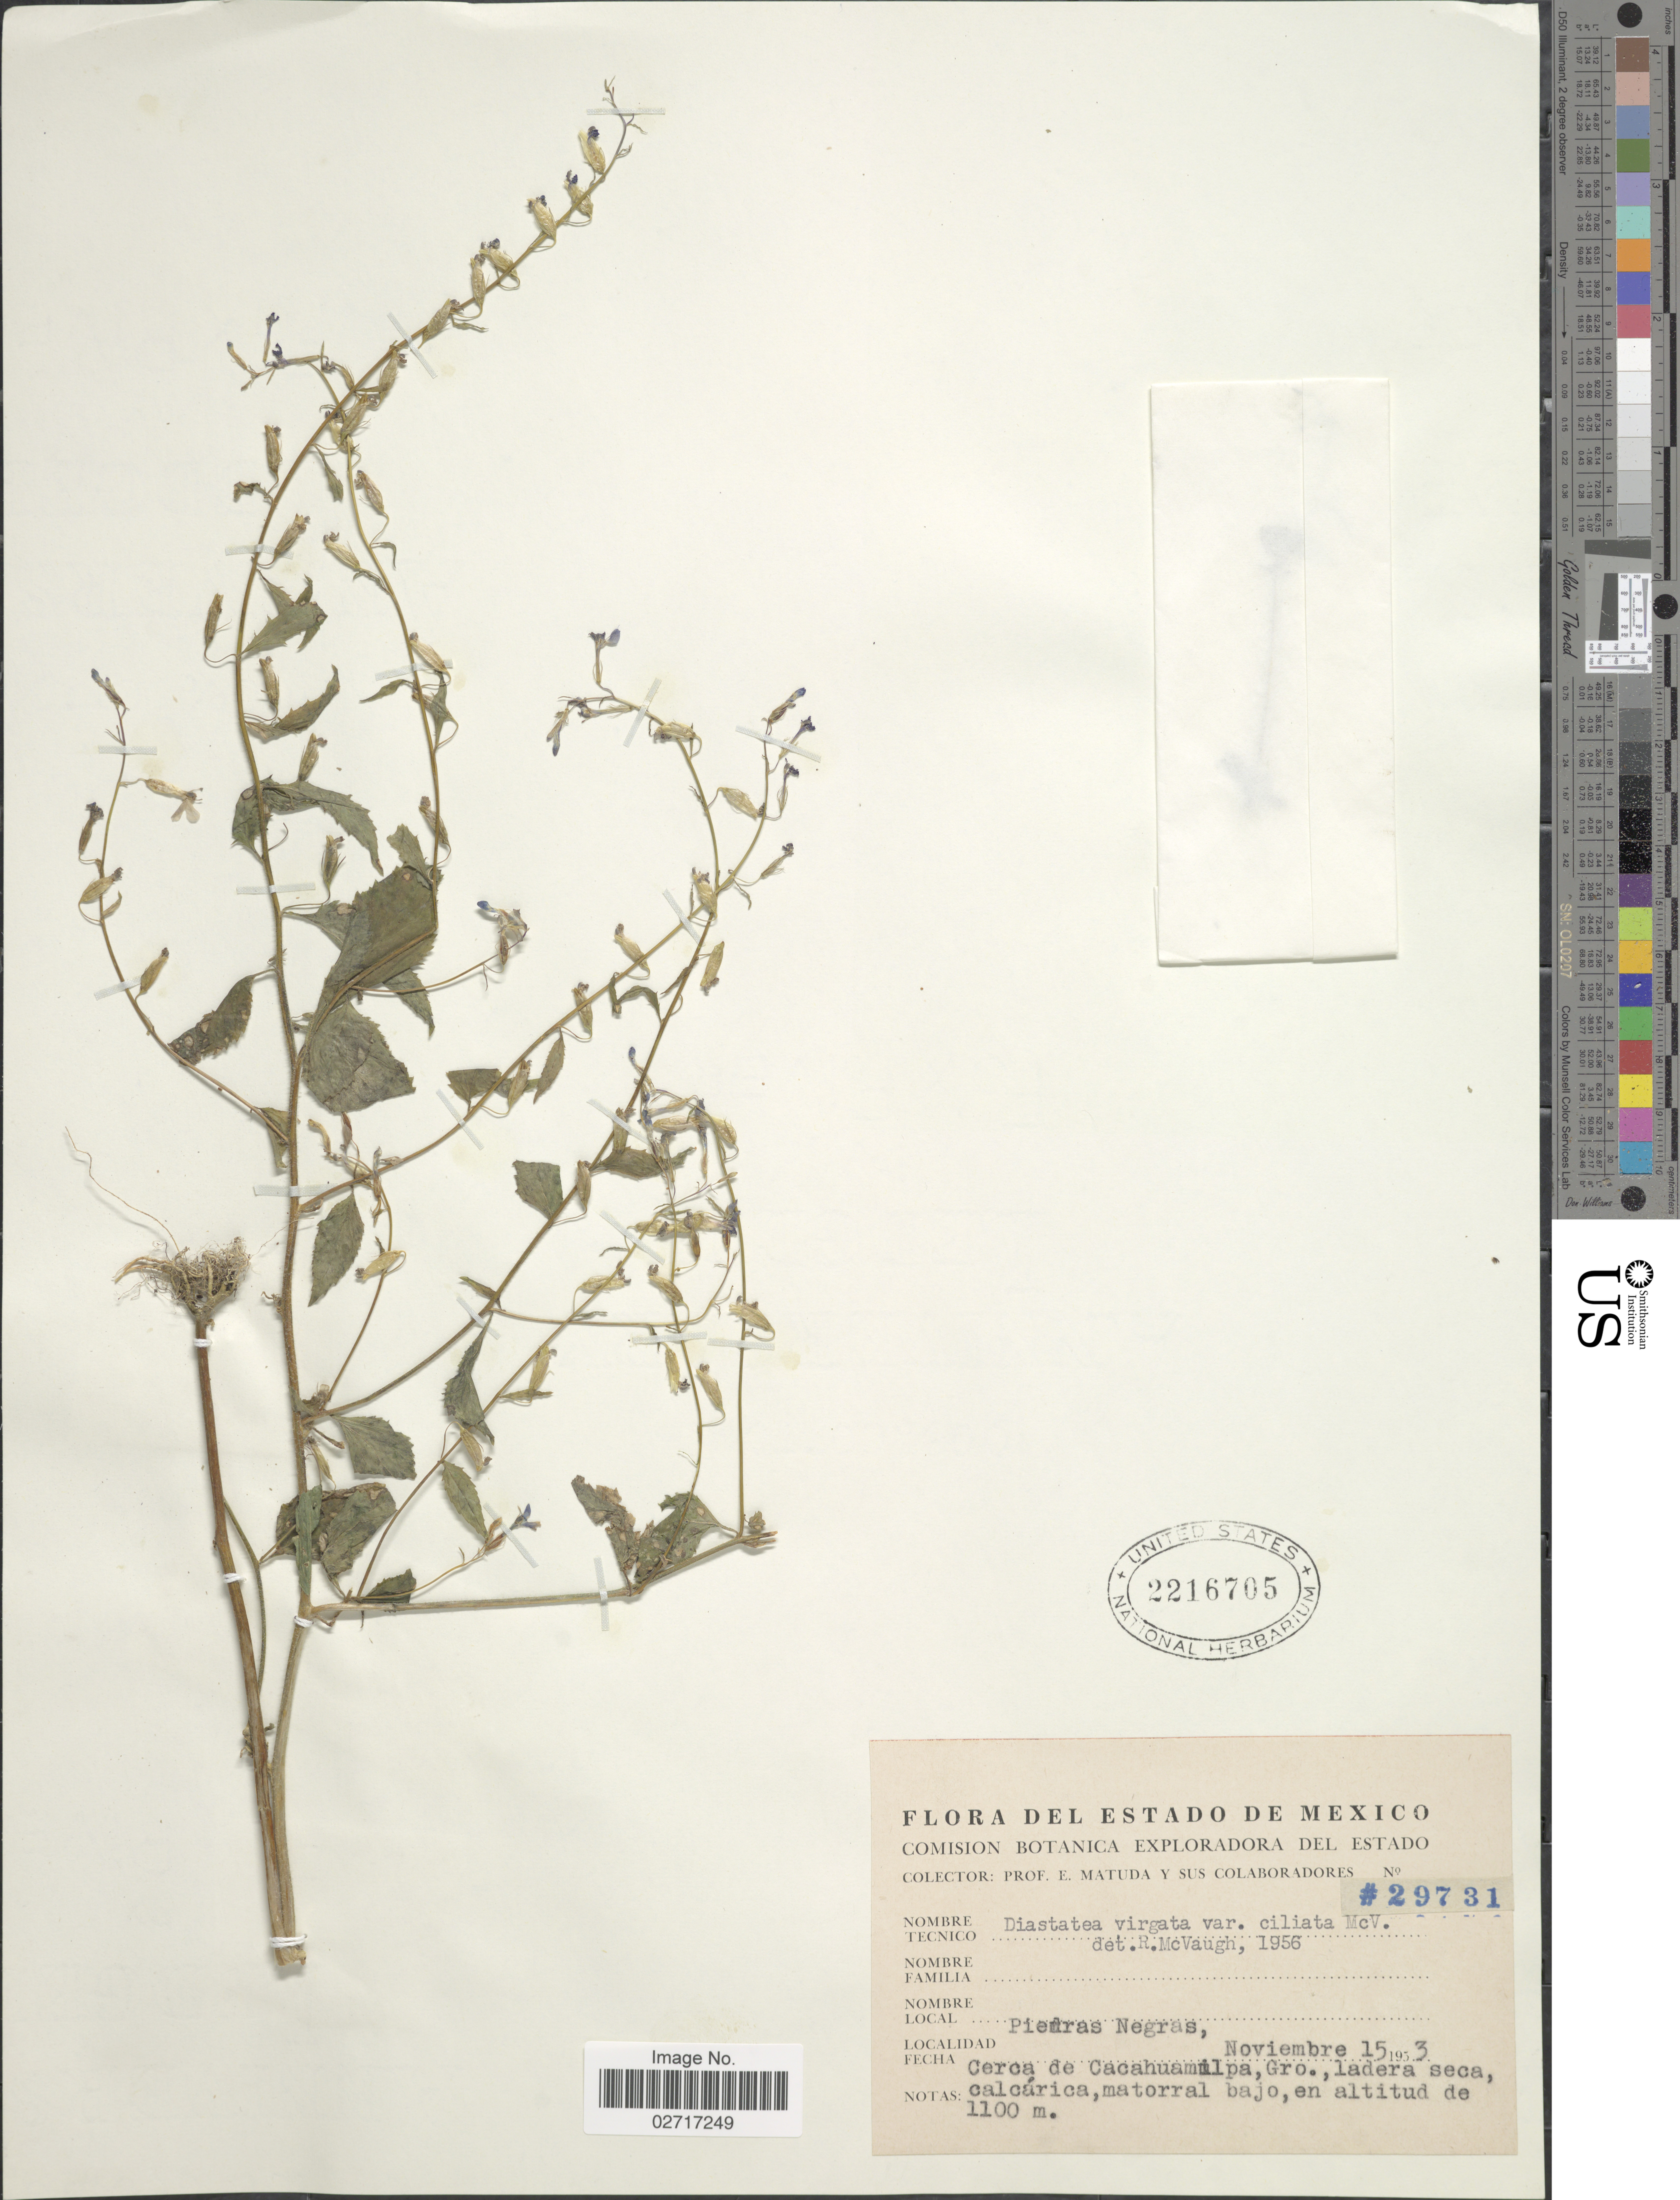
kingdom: Plantae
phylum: Tracheophyta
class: Magnoliopsida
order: Asterales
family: Campanulaceae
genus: Diastatea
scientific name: Diastatea virgata var. ciliata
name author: McVaugh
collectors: E. Matuda & et al.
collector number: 29731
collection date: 1953-11-15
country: Mexico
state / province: Guerrero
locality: Piedras Negras. Cerca de Cacahuamilpa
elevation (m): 1100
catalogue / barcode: US 2216705